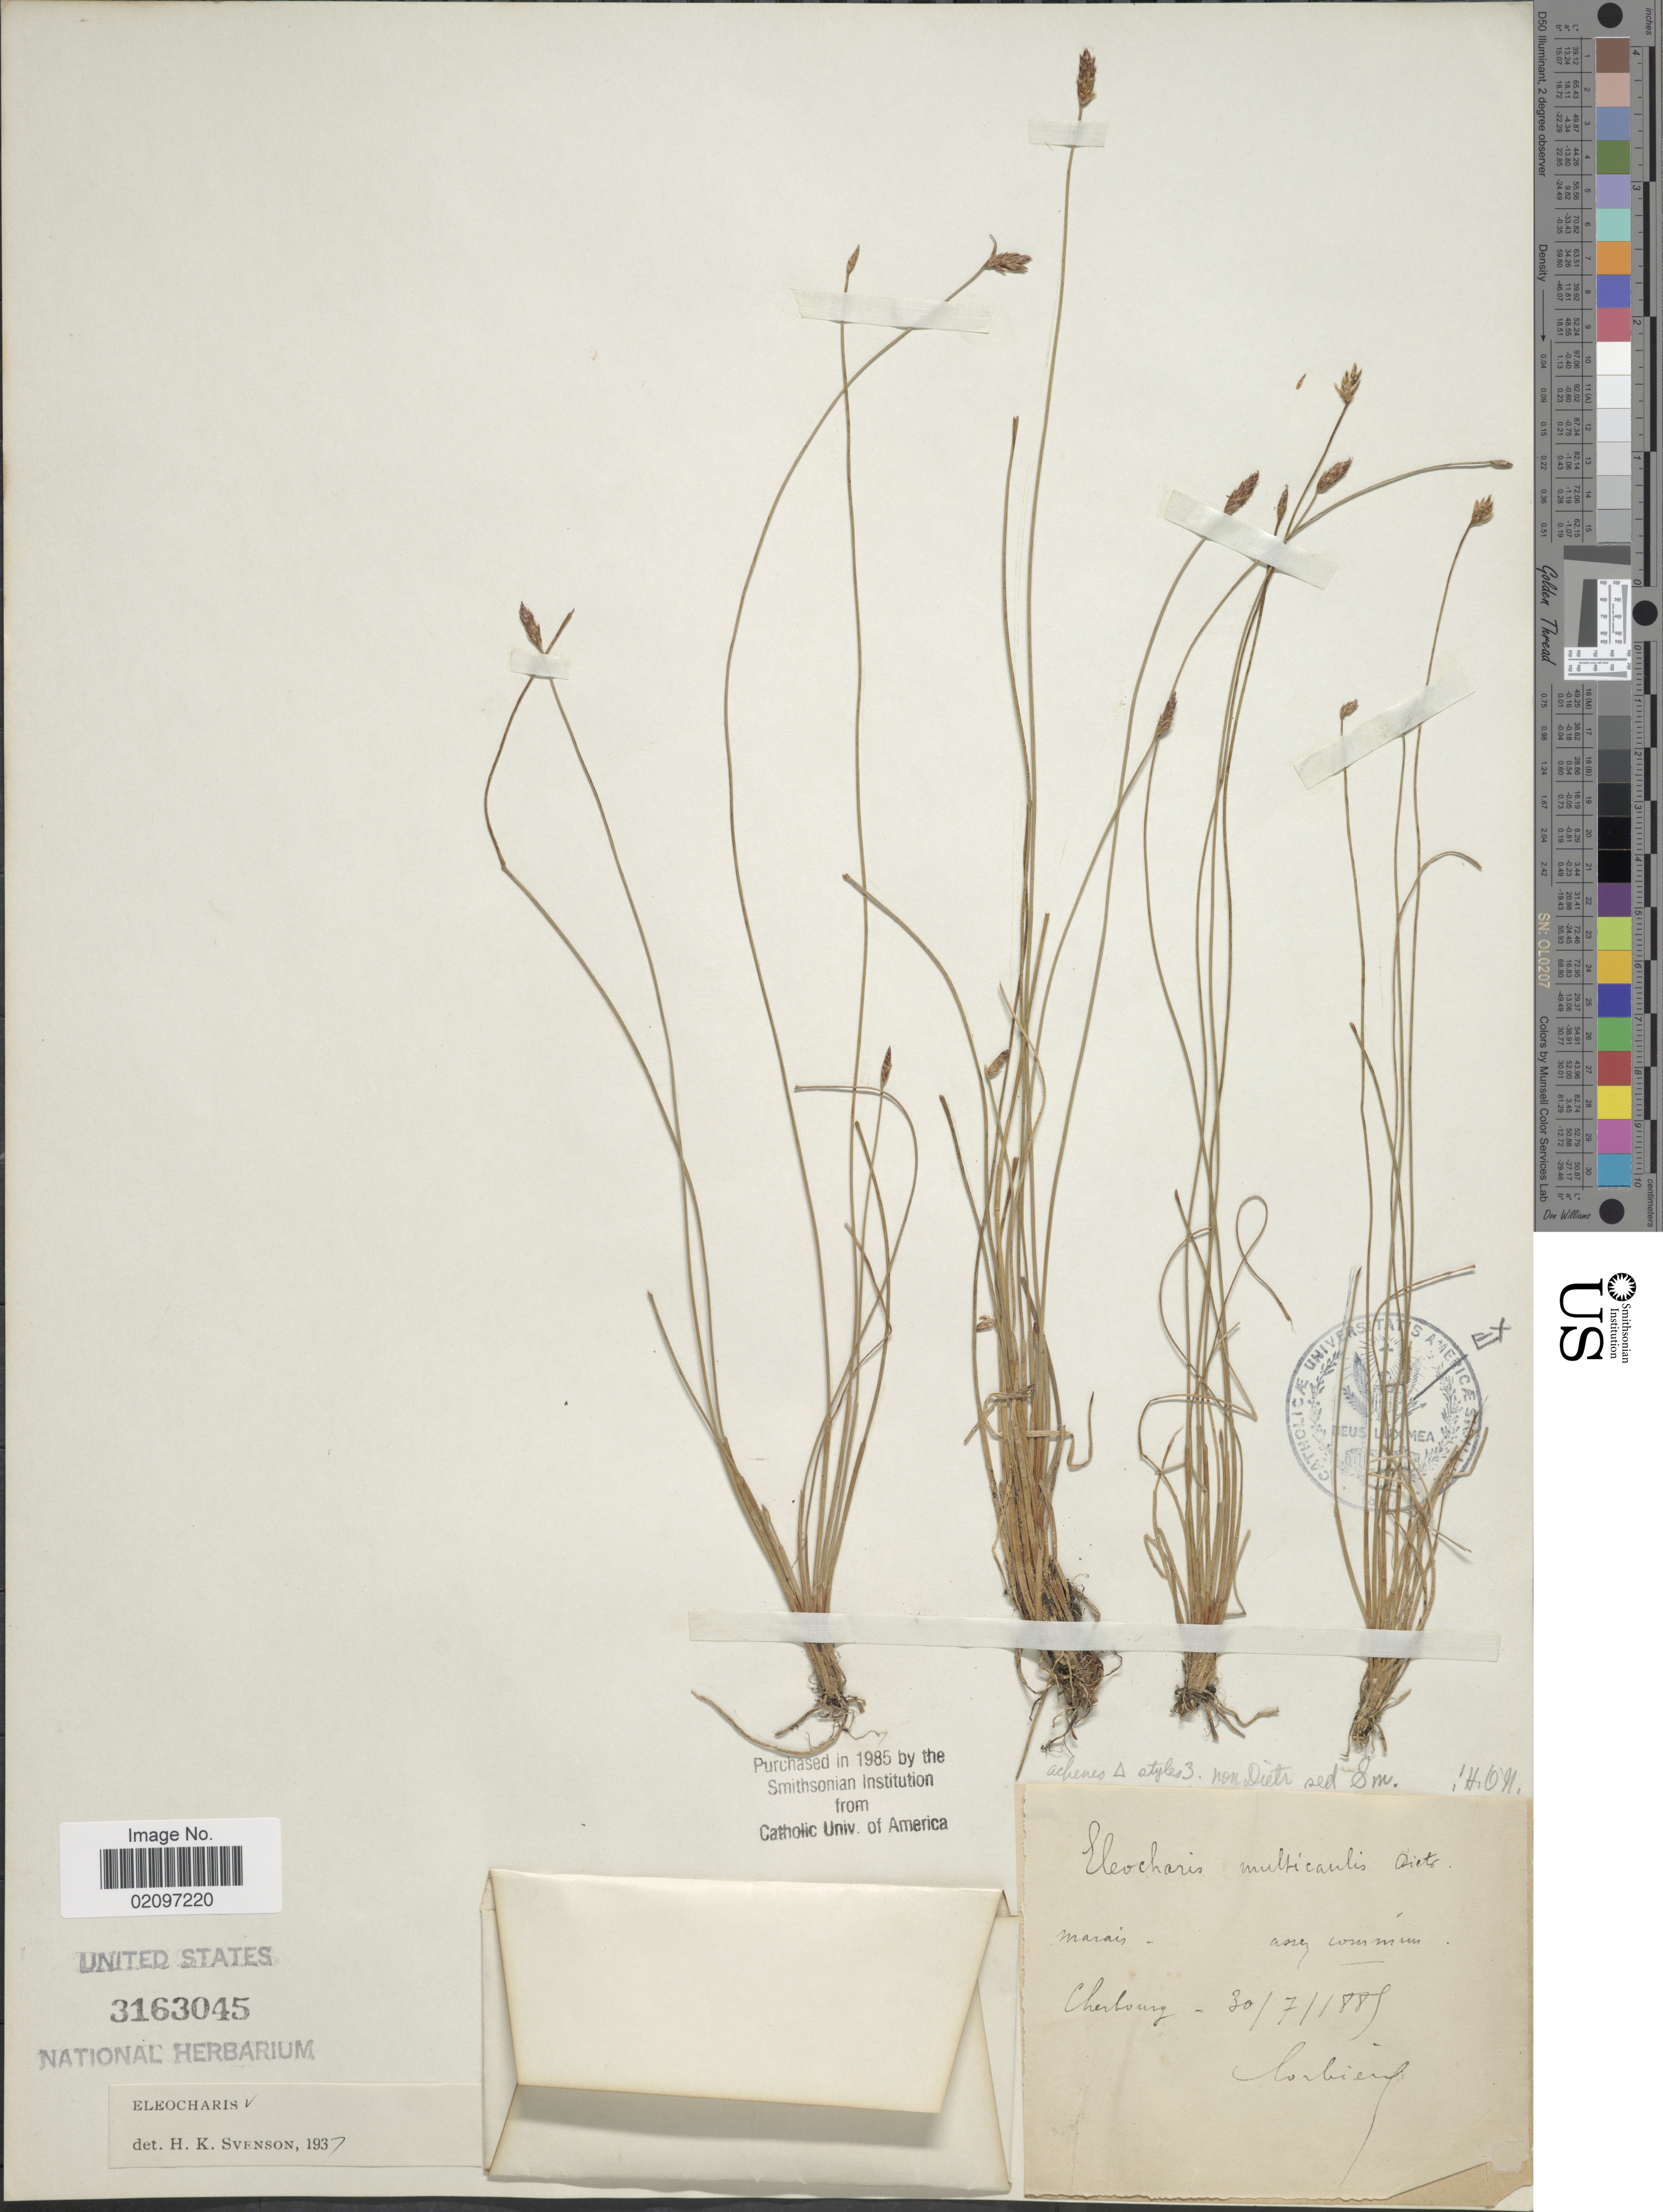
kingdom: Plantae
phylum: Tracheophyta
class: Liliopsida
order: Poales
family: Cyperaceae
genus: Eleocharis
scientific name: Eleocharis multicaulis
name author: (Sm.) Desv.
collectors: Corbiere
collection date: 1889-07-30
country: France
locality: Marais, Cherbourg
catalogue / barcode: US 3163045